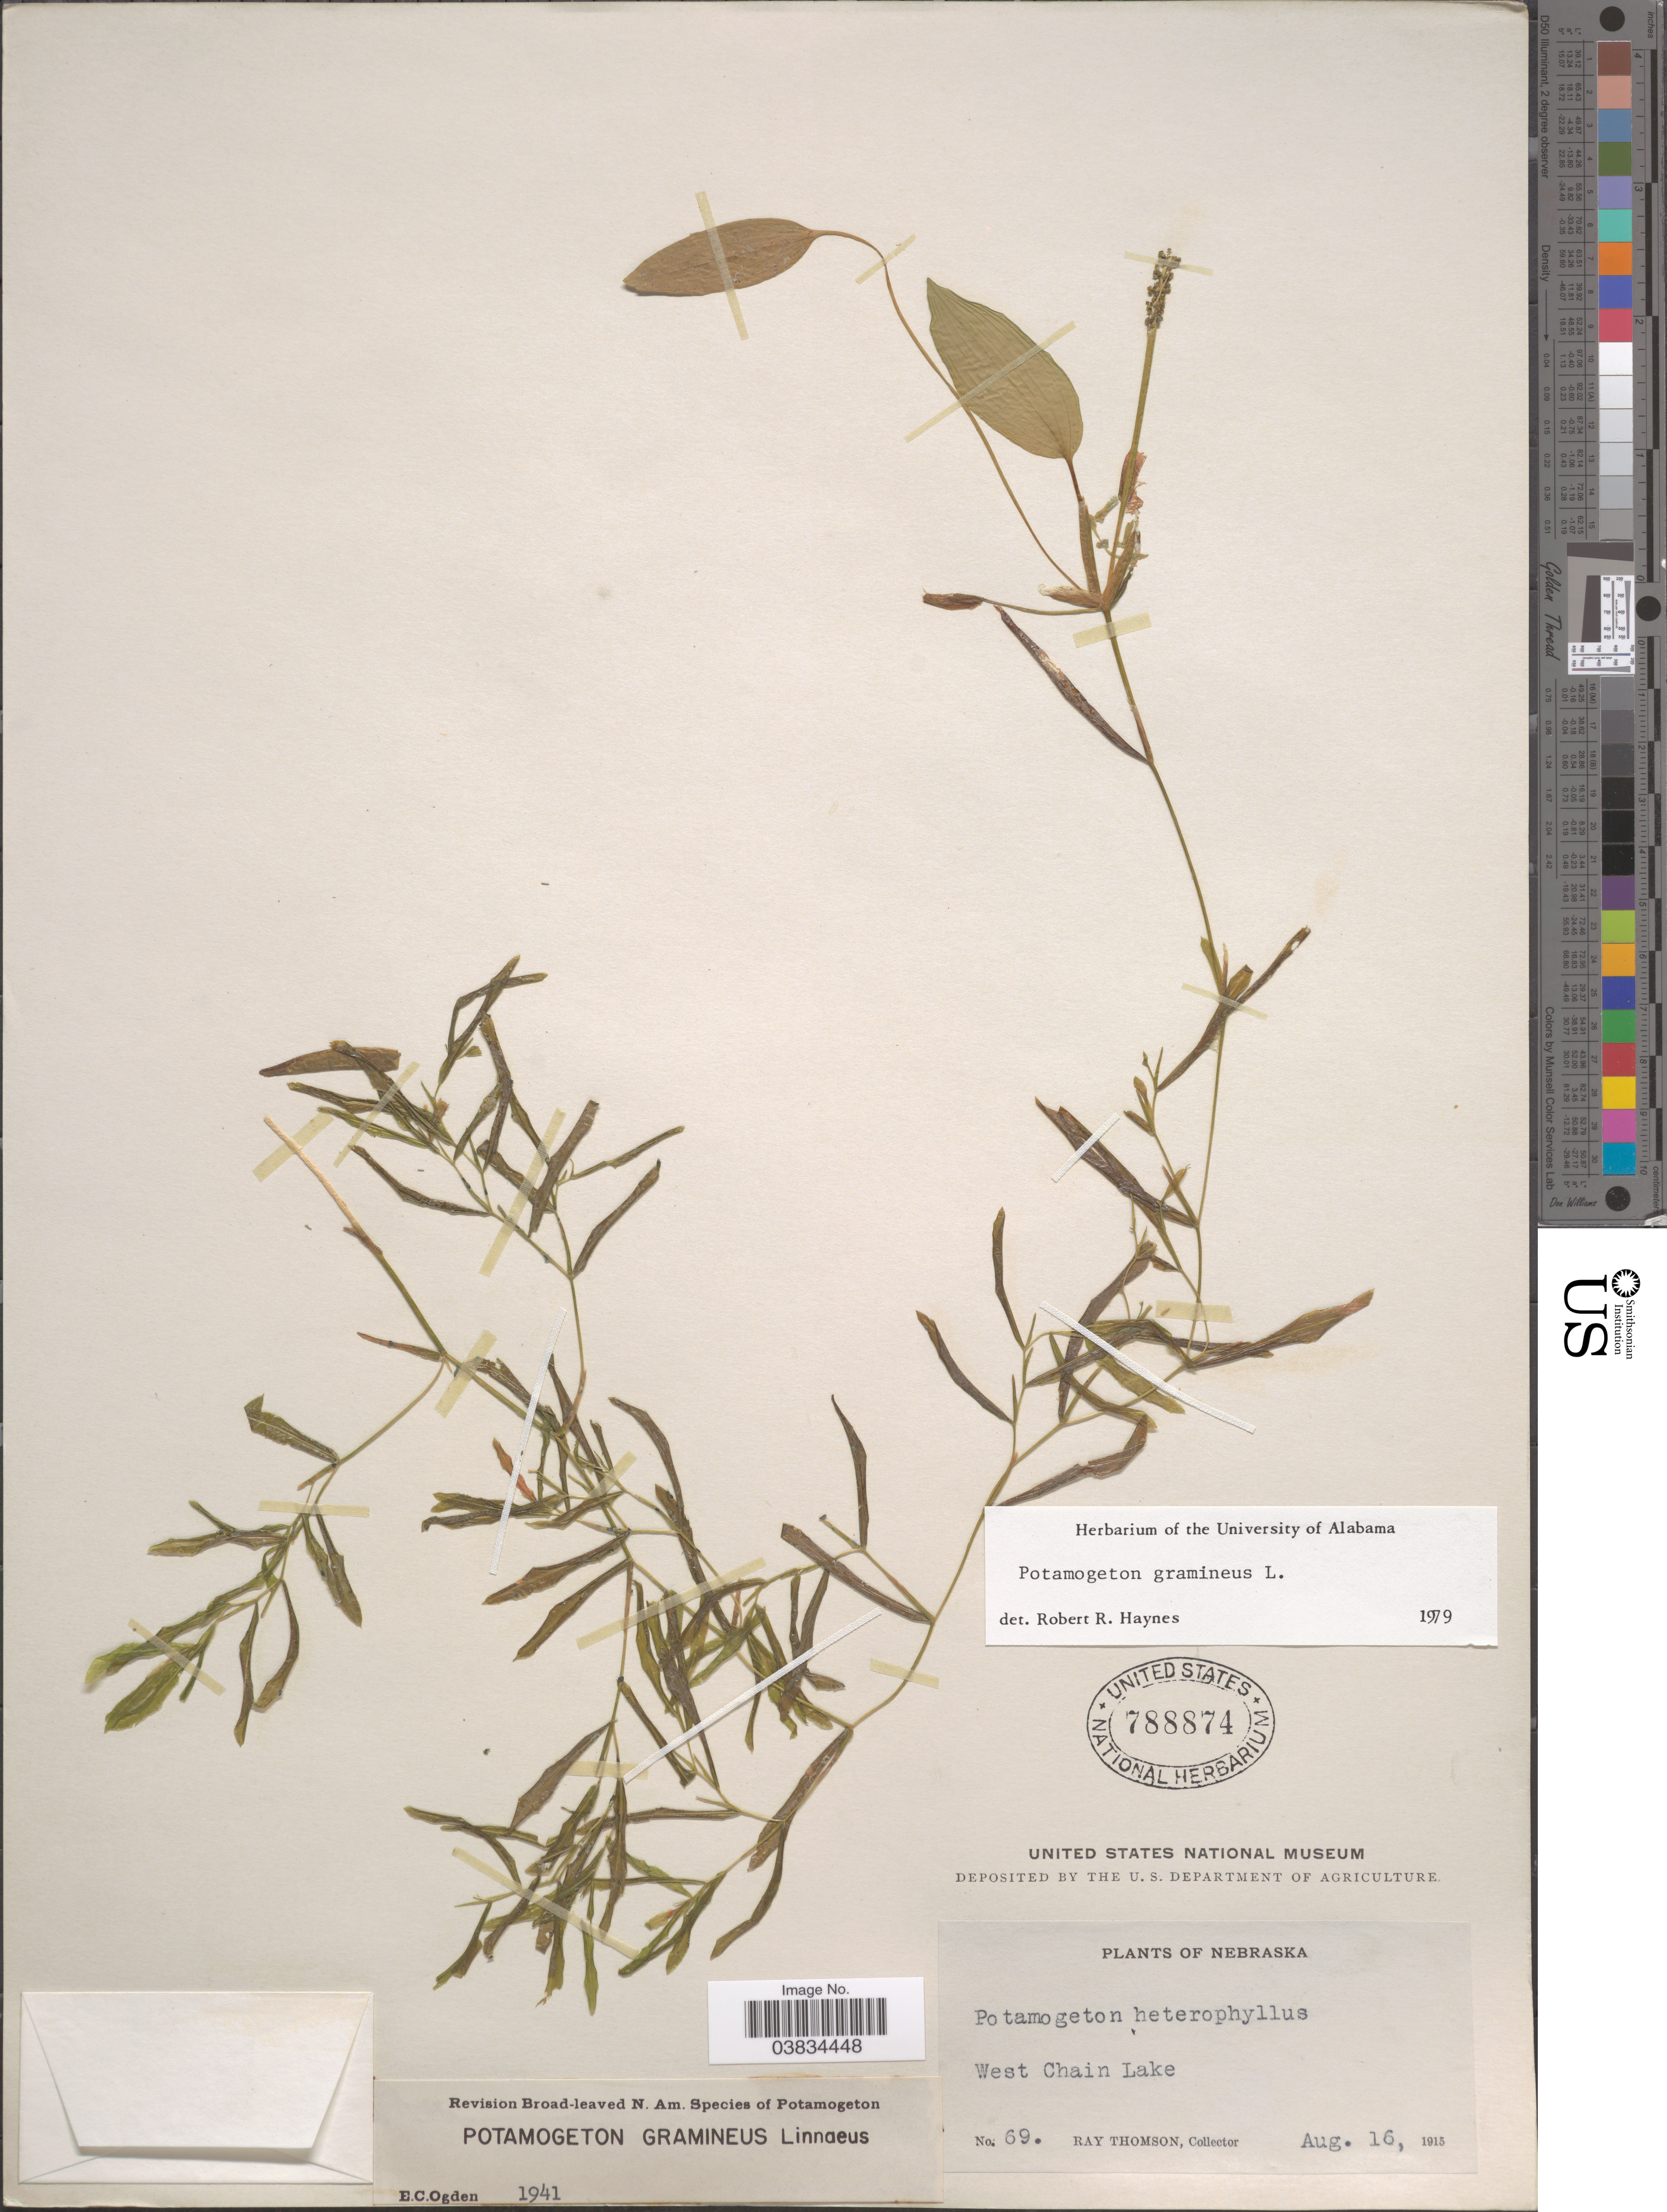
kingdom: Plantae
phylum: Tracheophyta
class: Liliopsida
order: Alismatales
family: Potamogetonaceae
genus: Potamogeton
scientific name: Potamogeton gramineus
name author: L.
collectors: R. Thomson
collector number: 69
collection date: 1915-08-16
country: United States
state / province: Nebraska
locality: West Chain Lake.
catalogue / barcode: US 788874